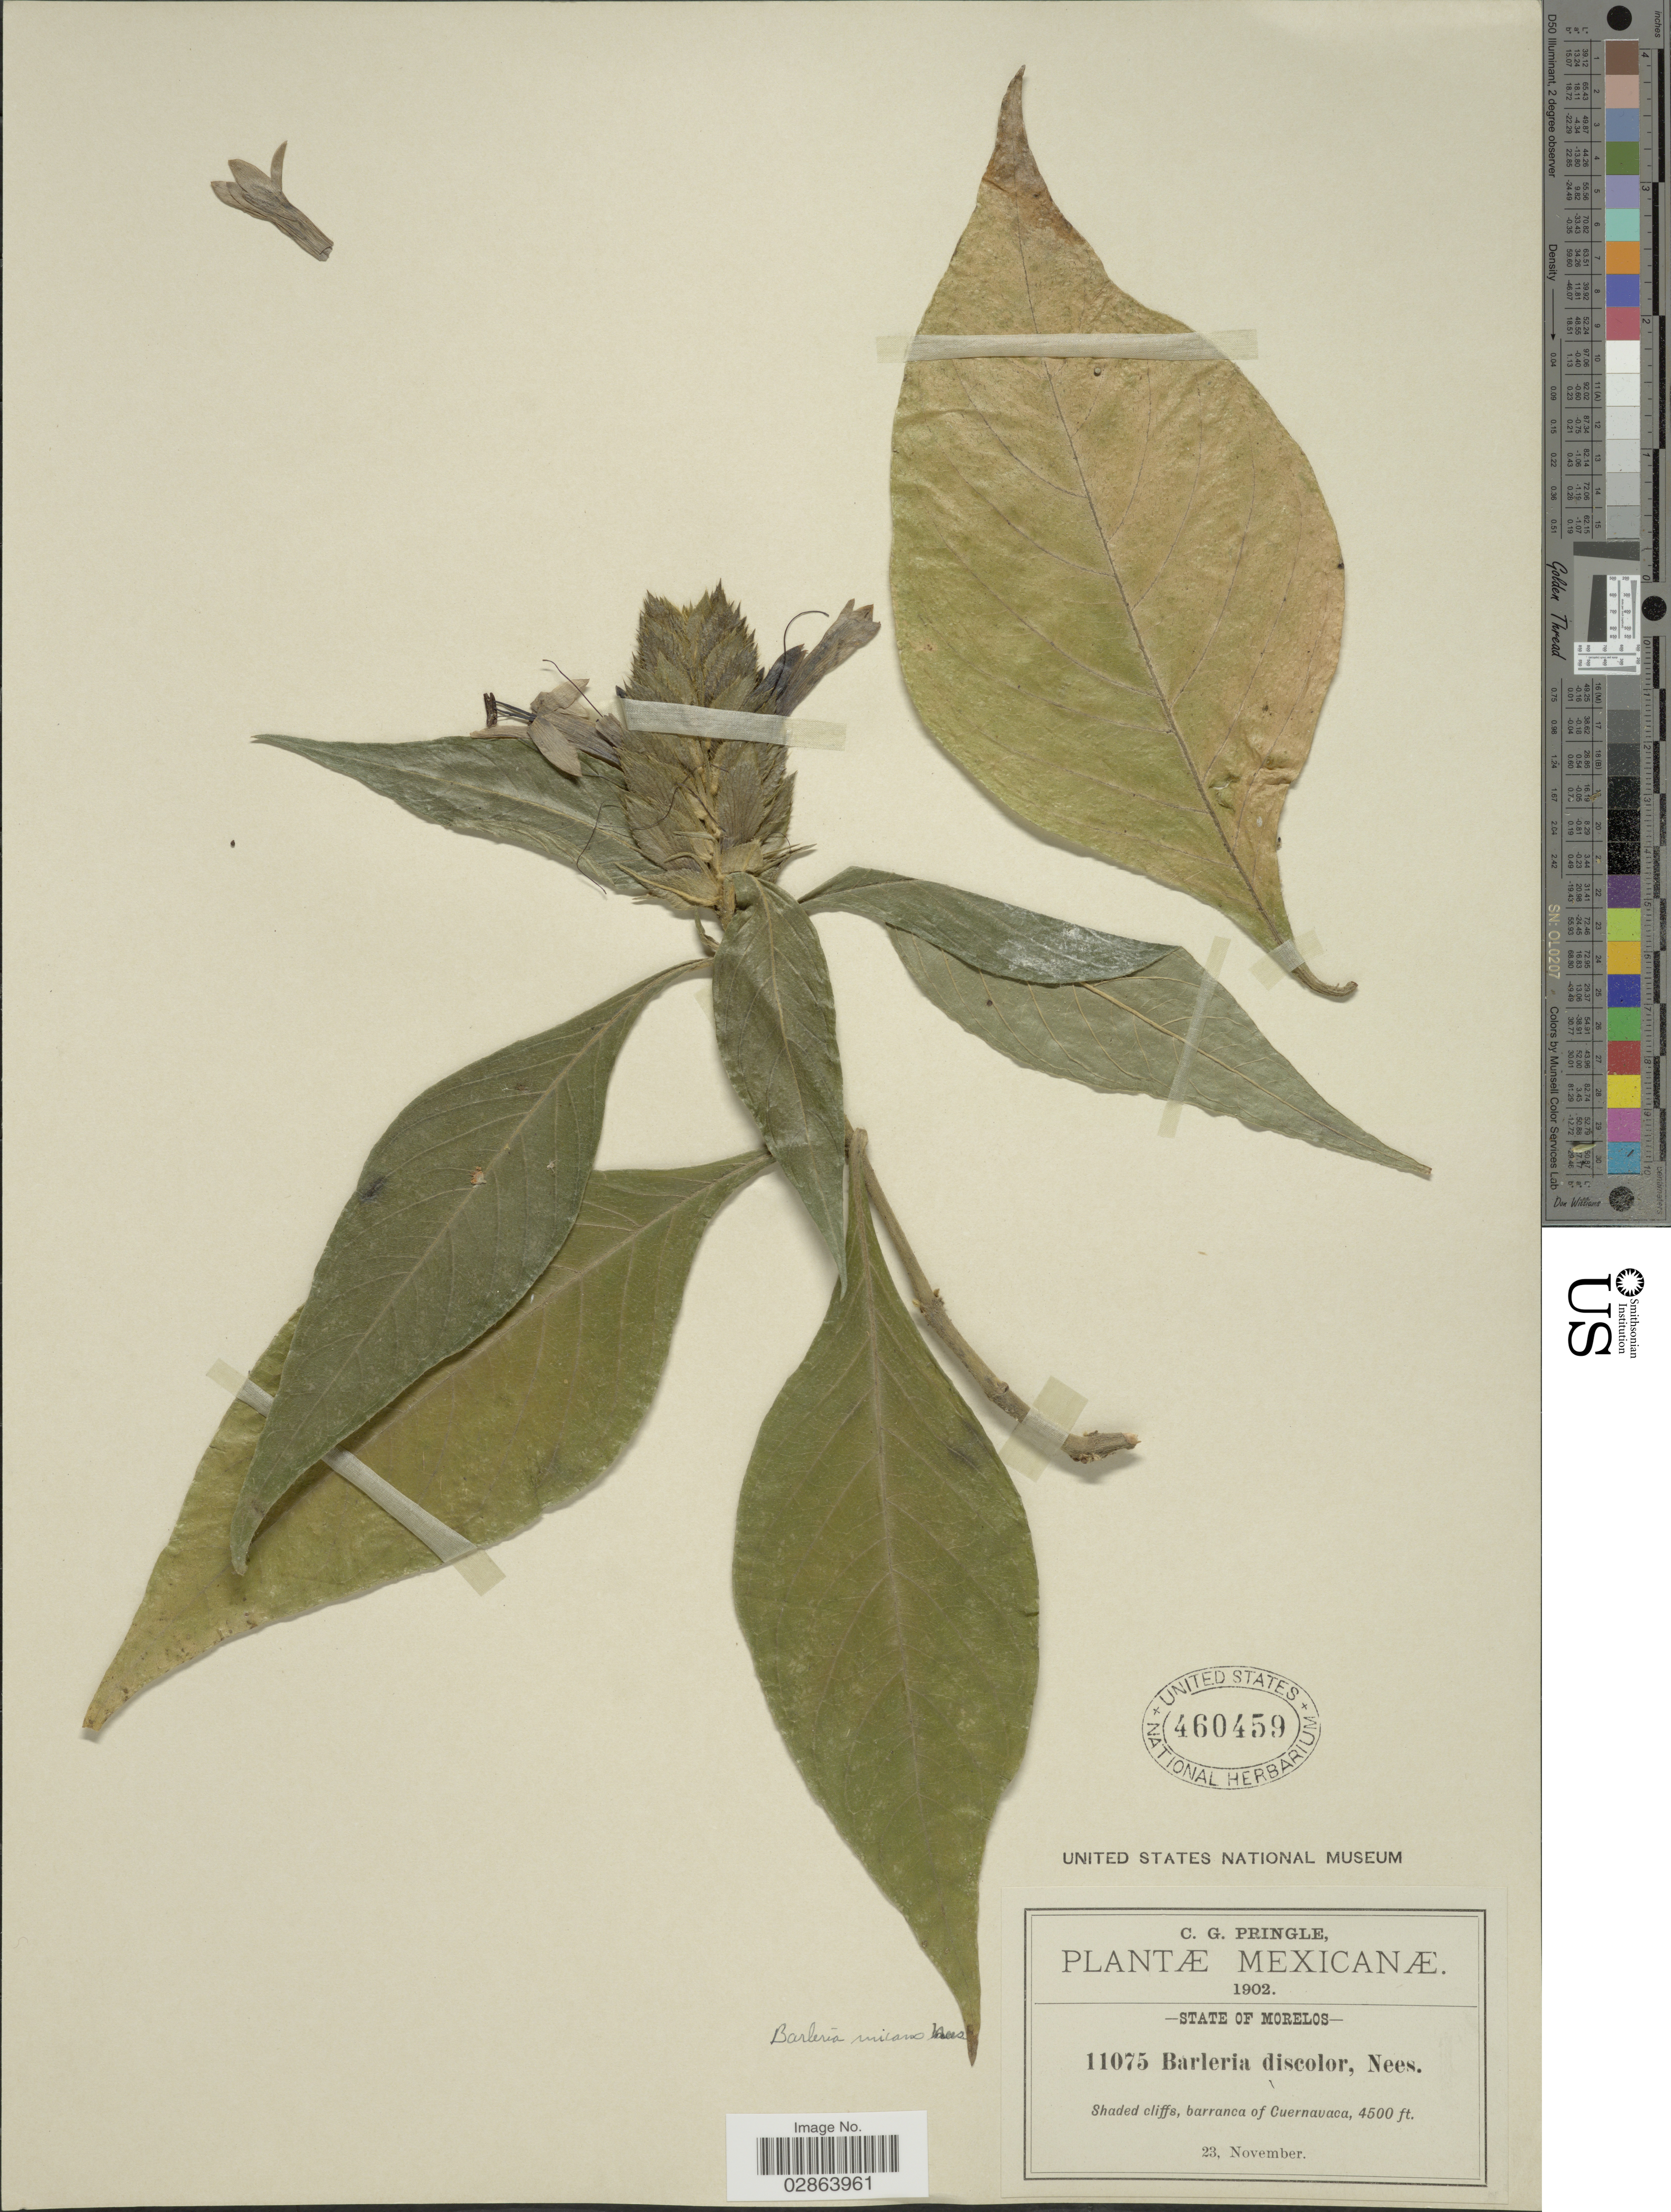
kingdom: Plantae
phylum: Tracheophyta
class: Magnoliopsida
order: Lamiales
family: Acanthaceae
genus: Barleria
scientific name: Barleria oenotheroides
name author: Dum. Cours.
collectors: C. G. Pringle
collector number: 11075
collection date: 1902-11-23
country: Mexico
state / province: Morelos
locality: State of Morelos, Shaded cliffs, barranca of Cuernavaca.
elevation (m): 1372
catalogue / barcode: US 460459